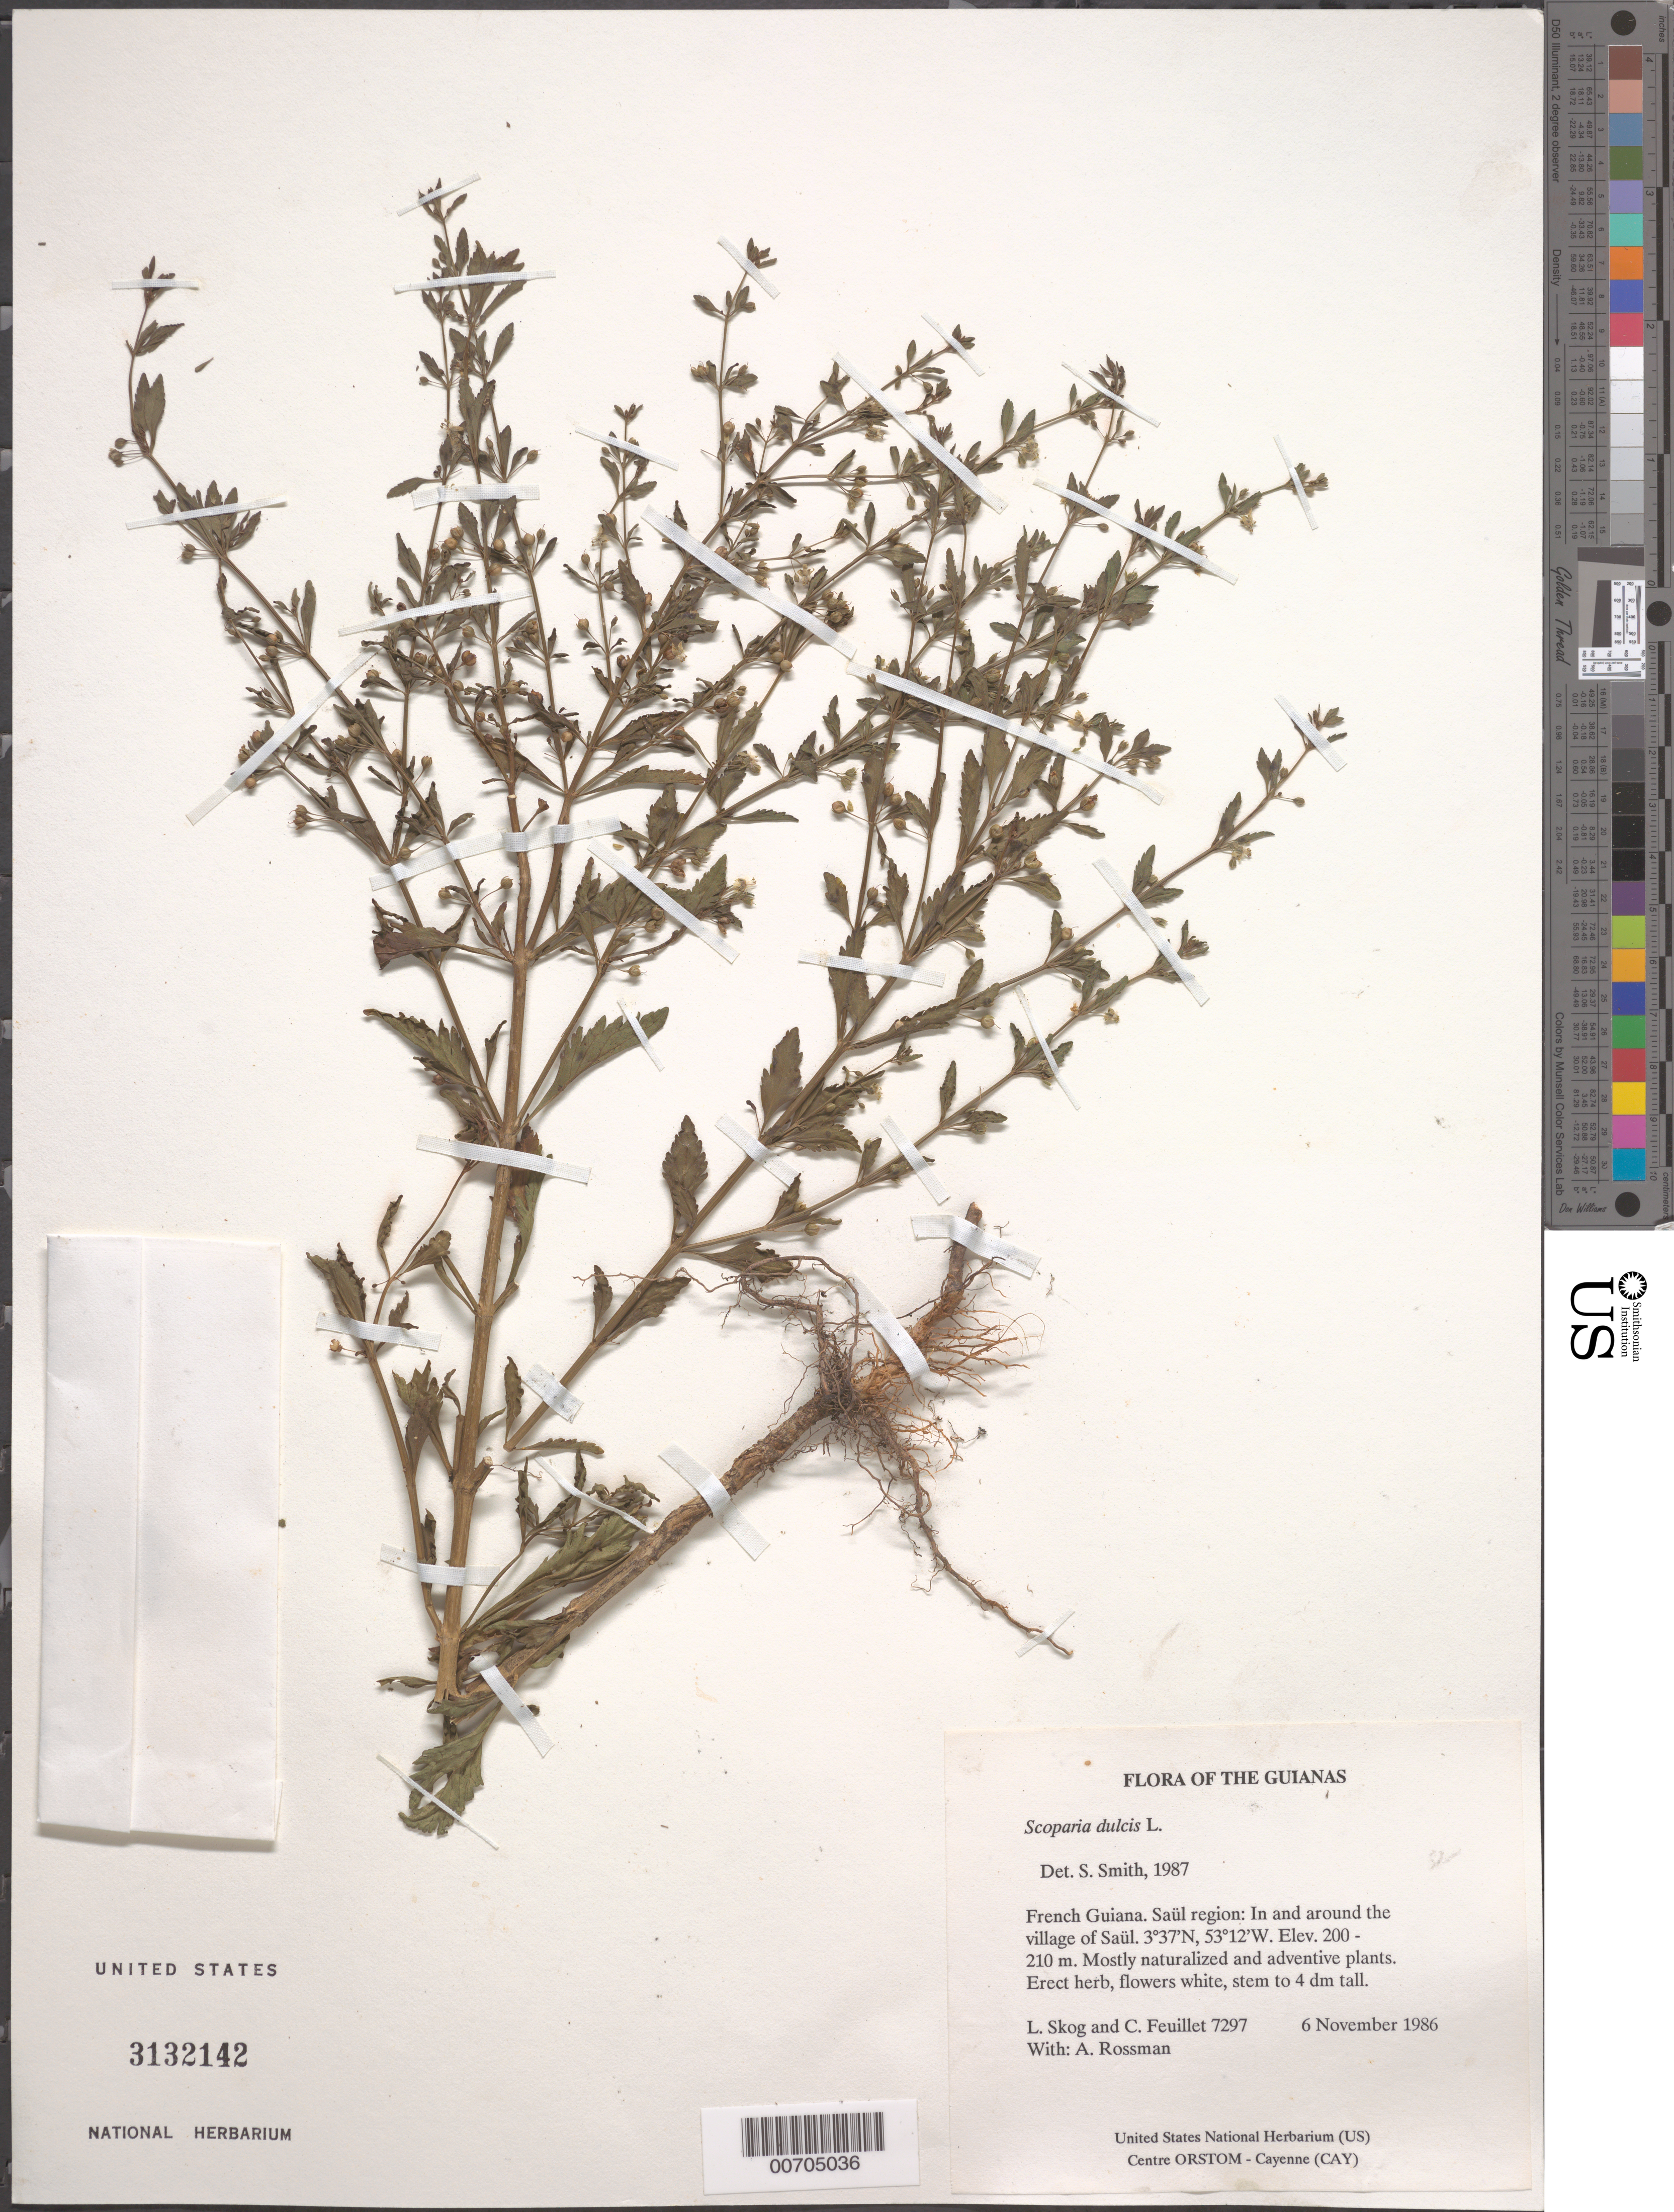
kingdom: Plantae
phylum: Tracheophyta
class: Magnoliopsida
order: Lamiales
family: Plantaginaceae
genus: Scoparia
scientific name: Scoparia dulcis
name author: L.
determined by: Smith, Stephen F., (US), NMNH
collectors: L. E. Skog, C. Feuillet & A. Rossman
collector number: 7297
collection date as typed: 6 November 1986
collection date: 1986-11-06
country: French Guiana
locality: Saül. In and around the village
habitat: Mostly naturalized and adventive plants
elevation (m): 200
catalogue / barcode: US 3132142